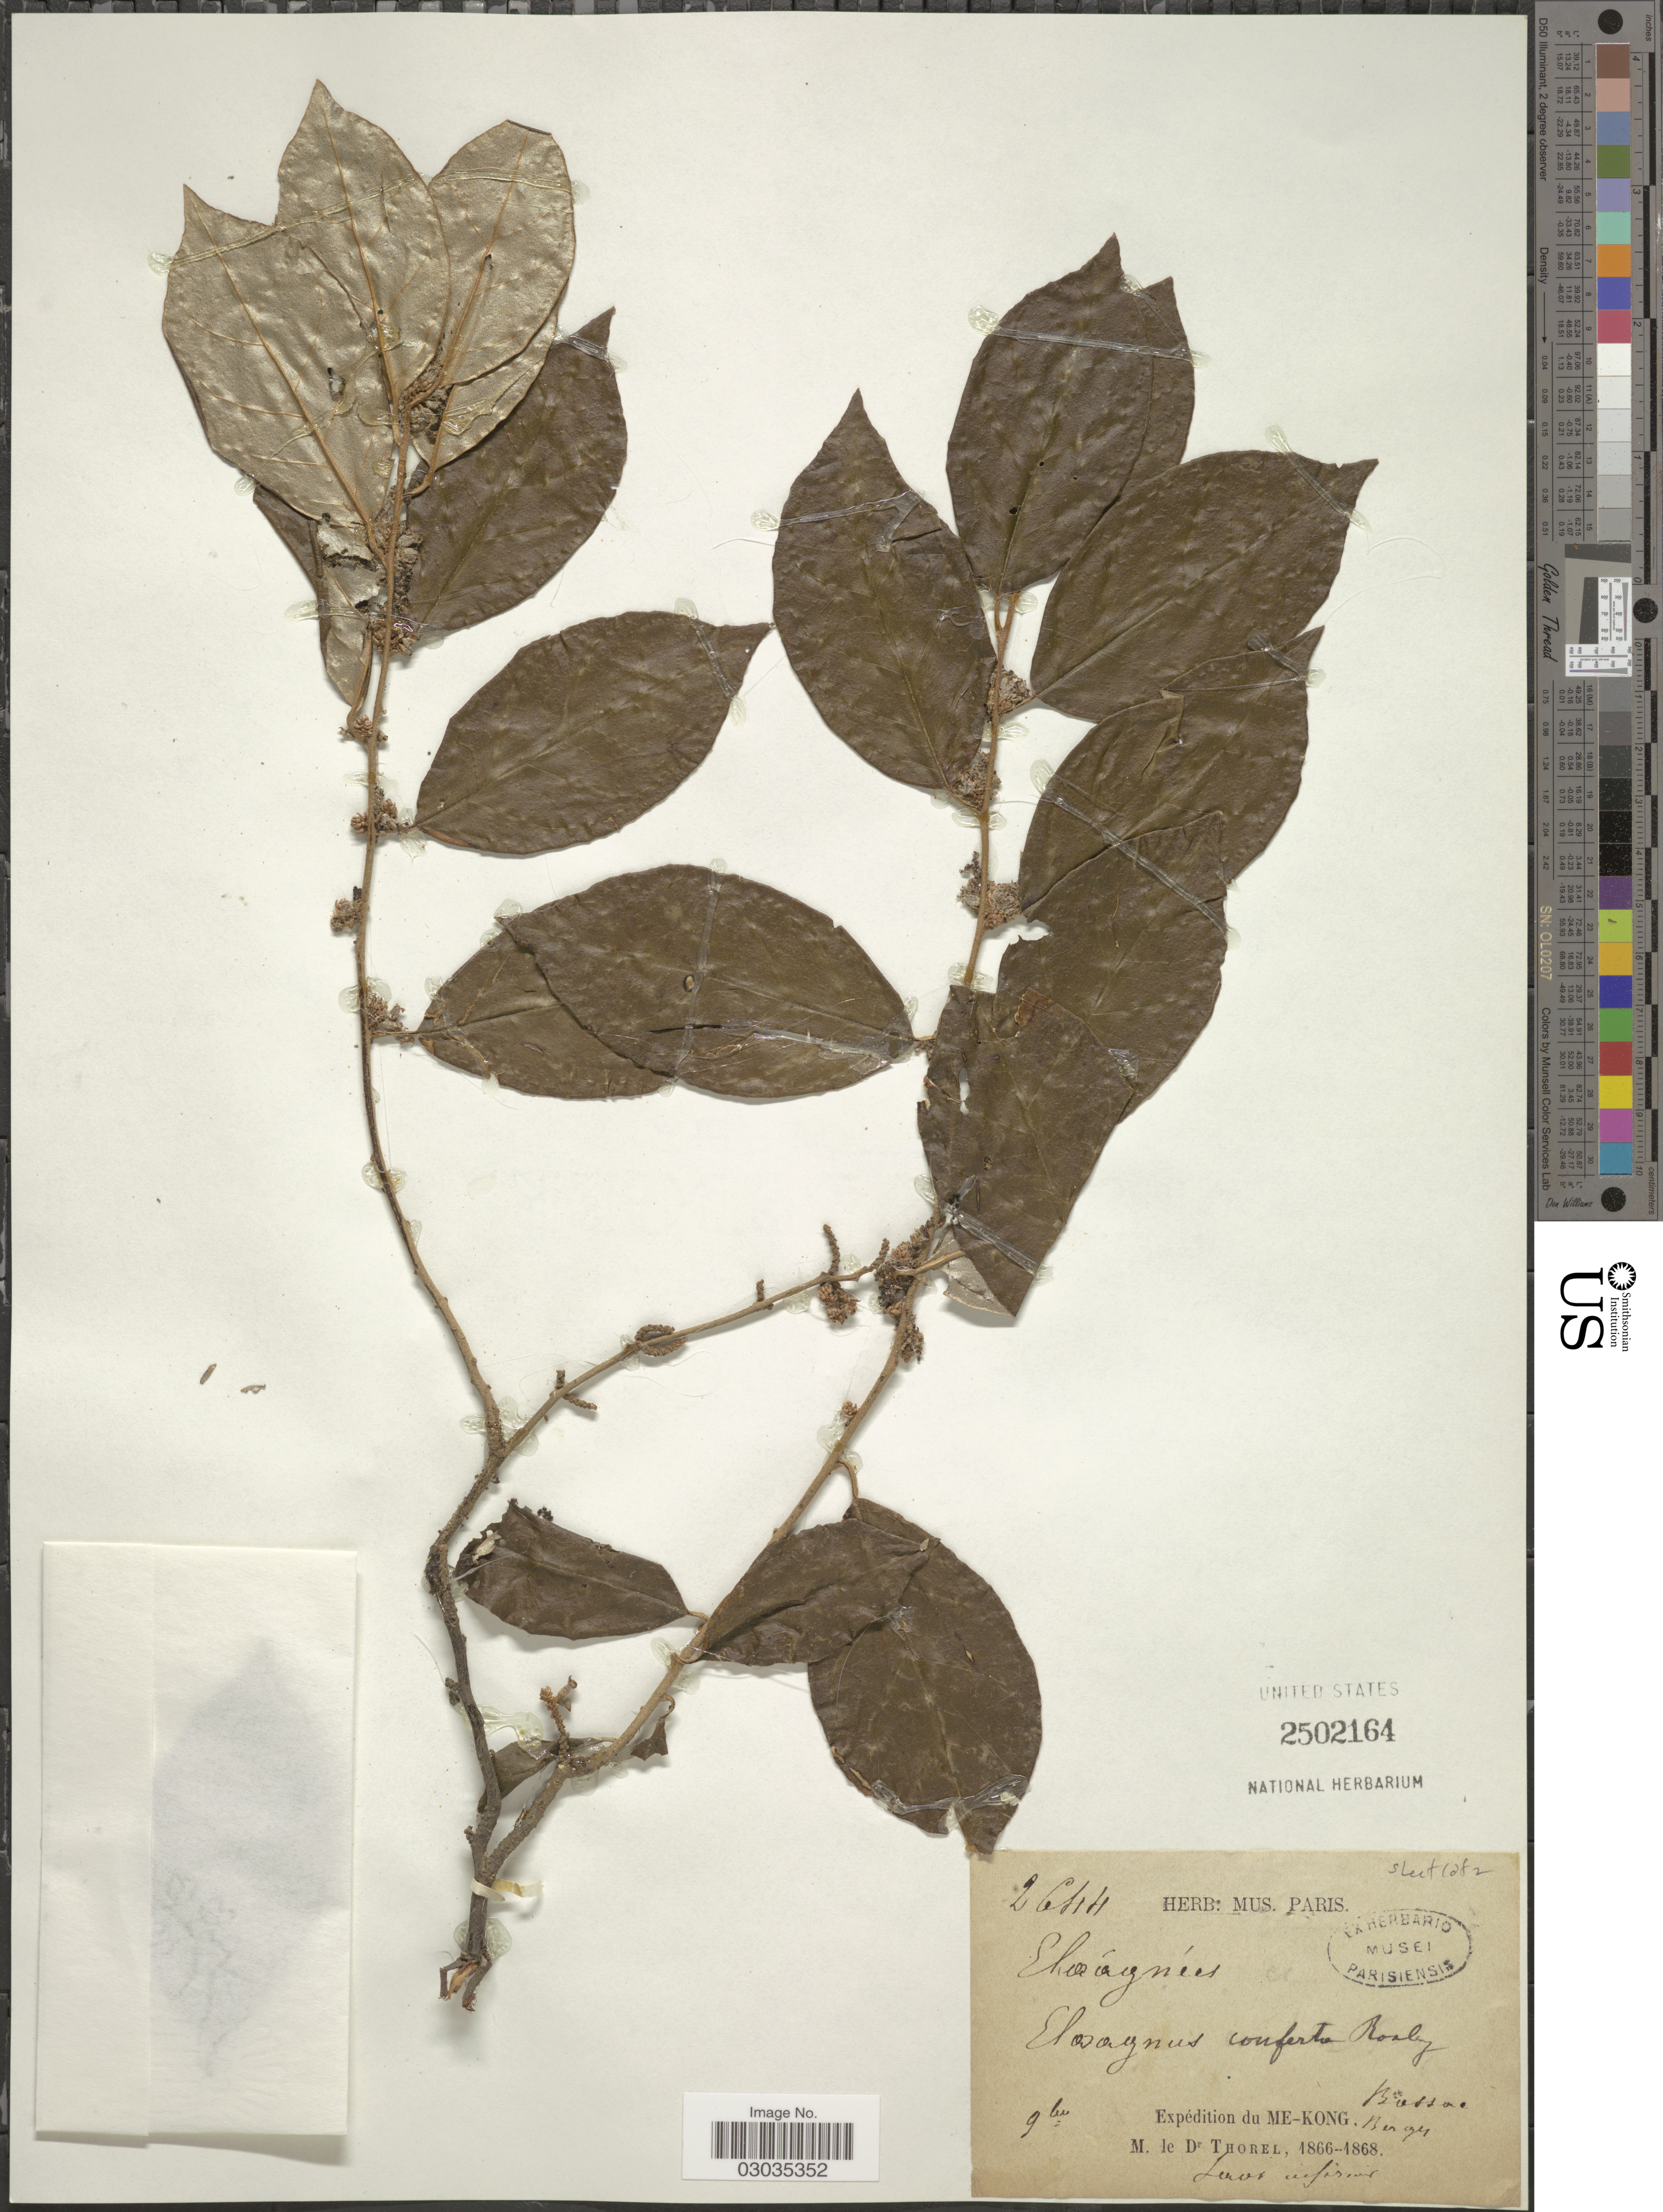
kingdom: Plantae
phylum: Tracheophyta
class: Magnoliopsida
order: Rosales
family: Elaeagnaceae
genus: Elaeagnus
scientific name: Elaeagnus conferta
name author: Roxb.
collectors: C. Thorel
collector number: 2644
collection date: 1866-11/1868-11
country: Vietnam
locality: Me-Kong. Bossae Berger.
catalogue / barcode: US 2502164